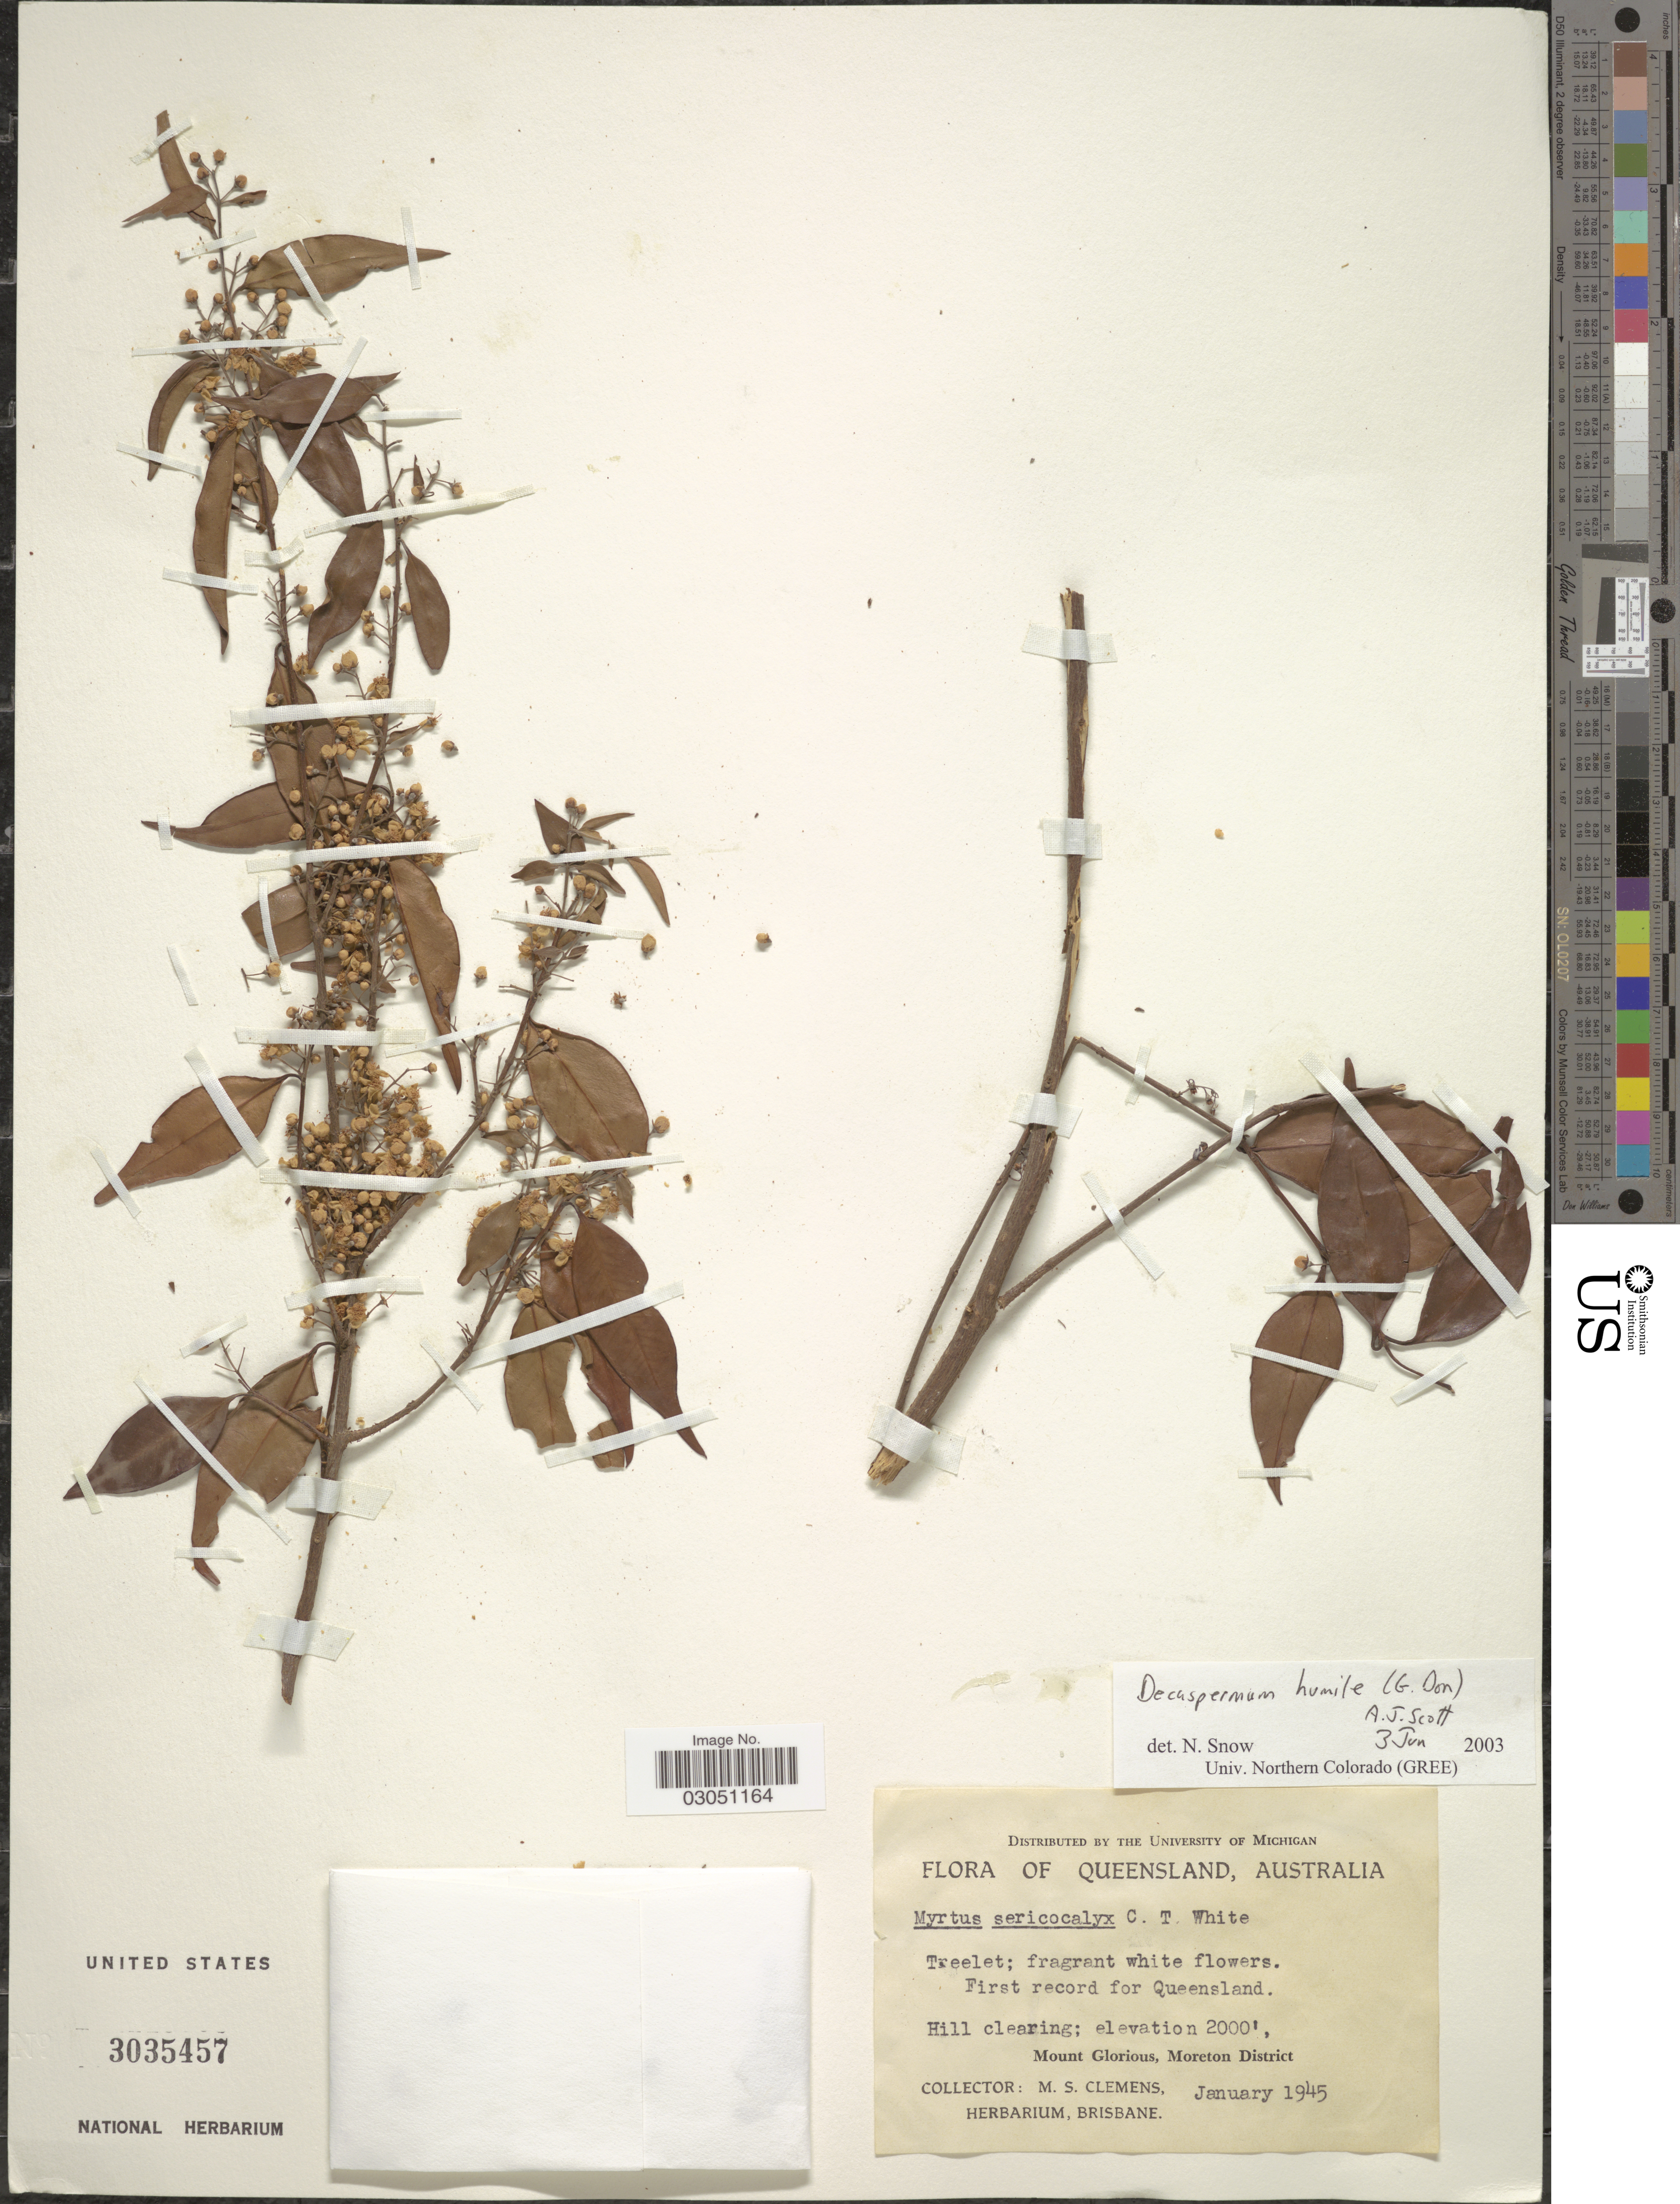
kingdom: Plantae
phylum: Tracheophyta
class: Magnoliopsida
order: Myrtales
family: Myrtaceae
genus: Decaspermum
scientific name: Decaspermum humile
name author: (Sweet ex G. Don) A.J. Scott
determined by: Snow, N.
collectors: M. S. Clemens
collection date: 1945-01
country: Australia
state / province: Queensland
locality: Hill Clearing; Mount Glorious, Moreton District.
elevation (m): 610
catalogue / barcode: US 3035457